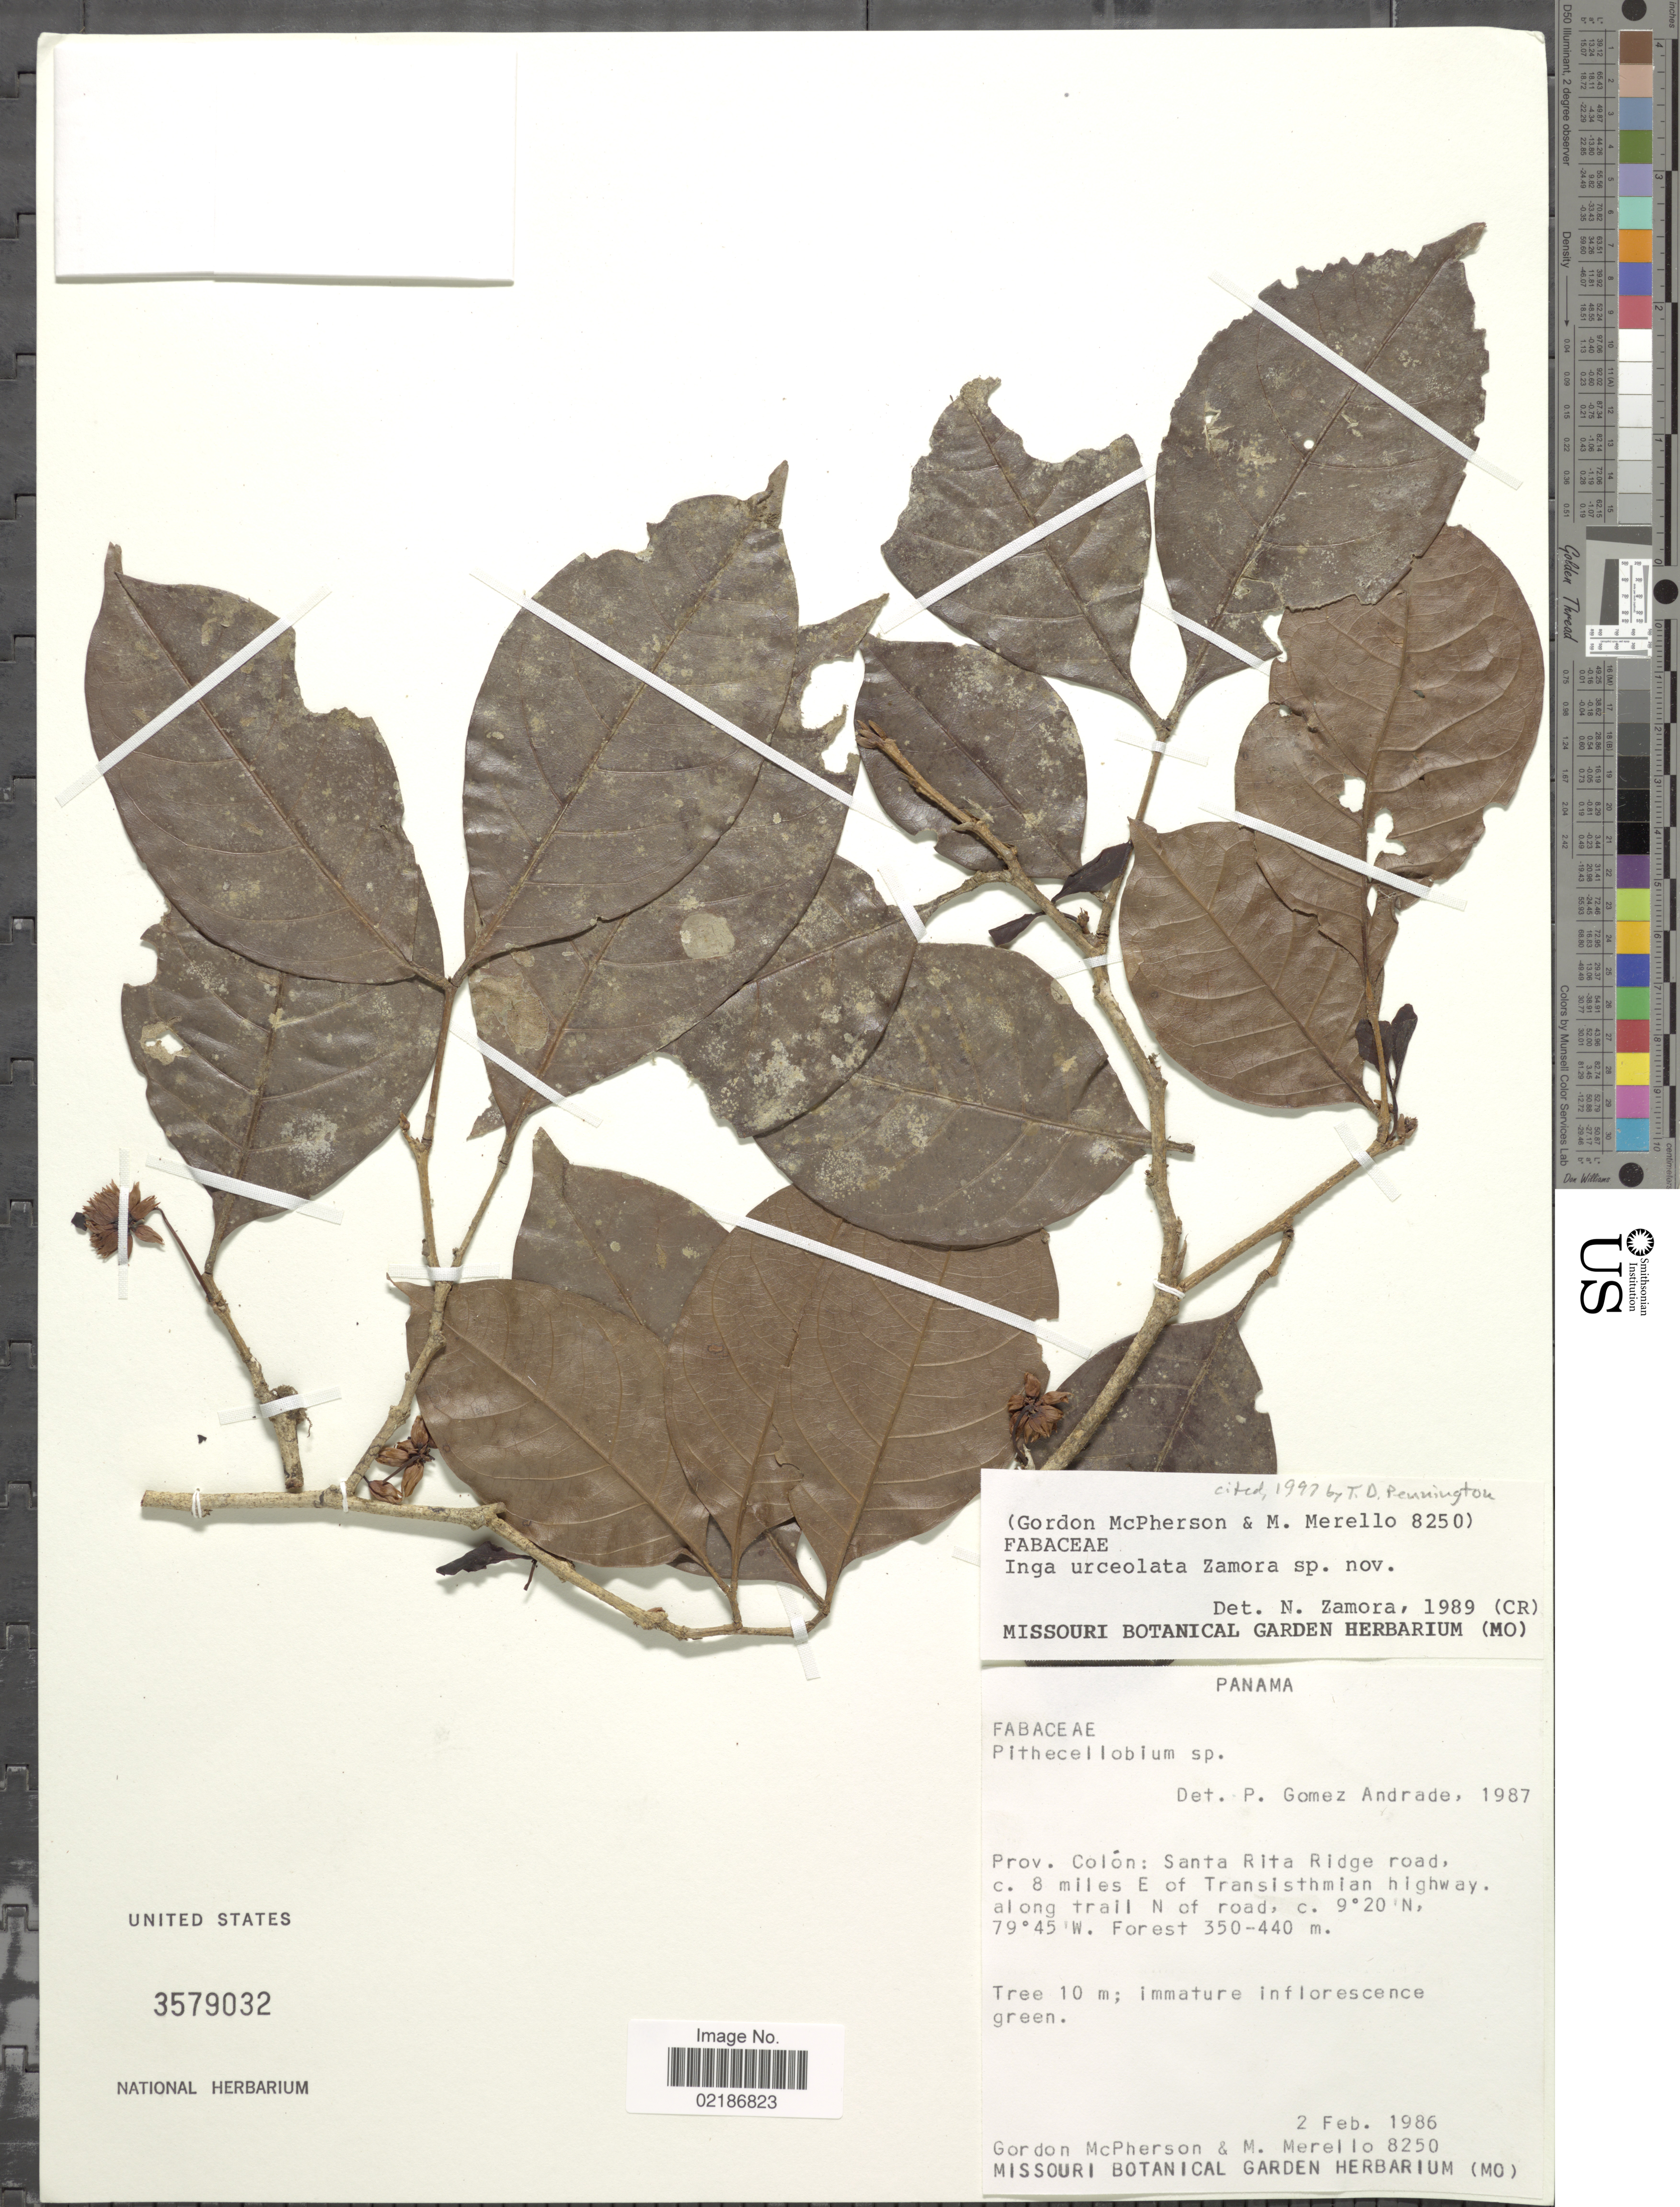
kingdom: Plantae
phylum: Tracheophyta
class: Magnoliopsida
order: Fabales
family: Fabaceae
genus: Inga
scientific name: Inga urceolata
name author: N. Zamora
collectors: G. D. McPherson & M. Merello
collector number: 8250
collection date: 1986-02-02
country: Panama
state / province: Colón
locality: Santa Rita Ridge road, c. 8 miles E of Transisthmian highway, along trail N of road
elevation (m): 350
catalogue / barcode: US 3579032